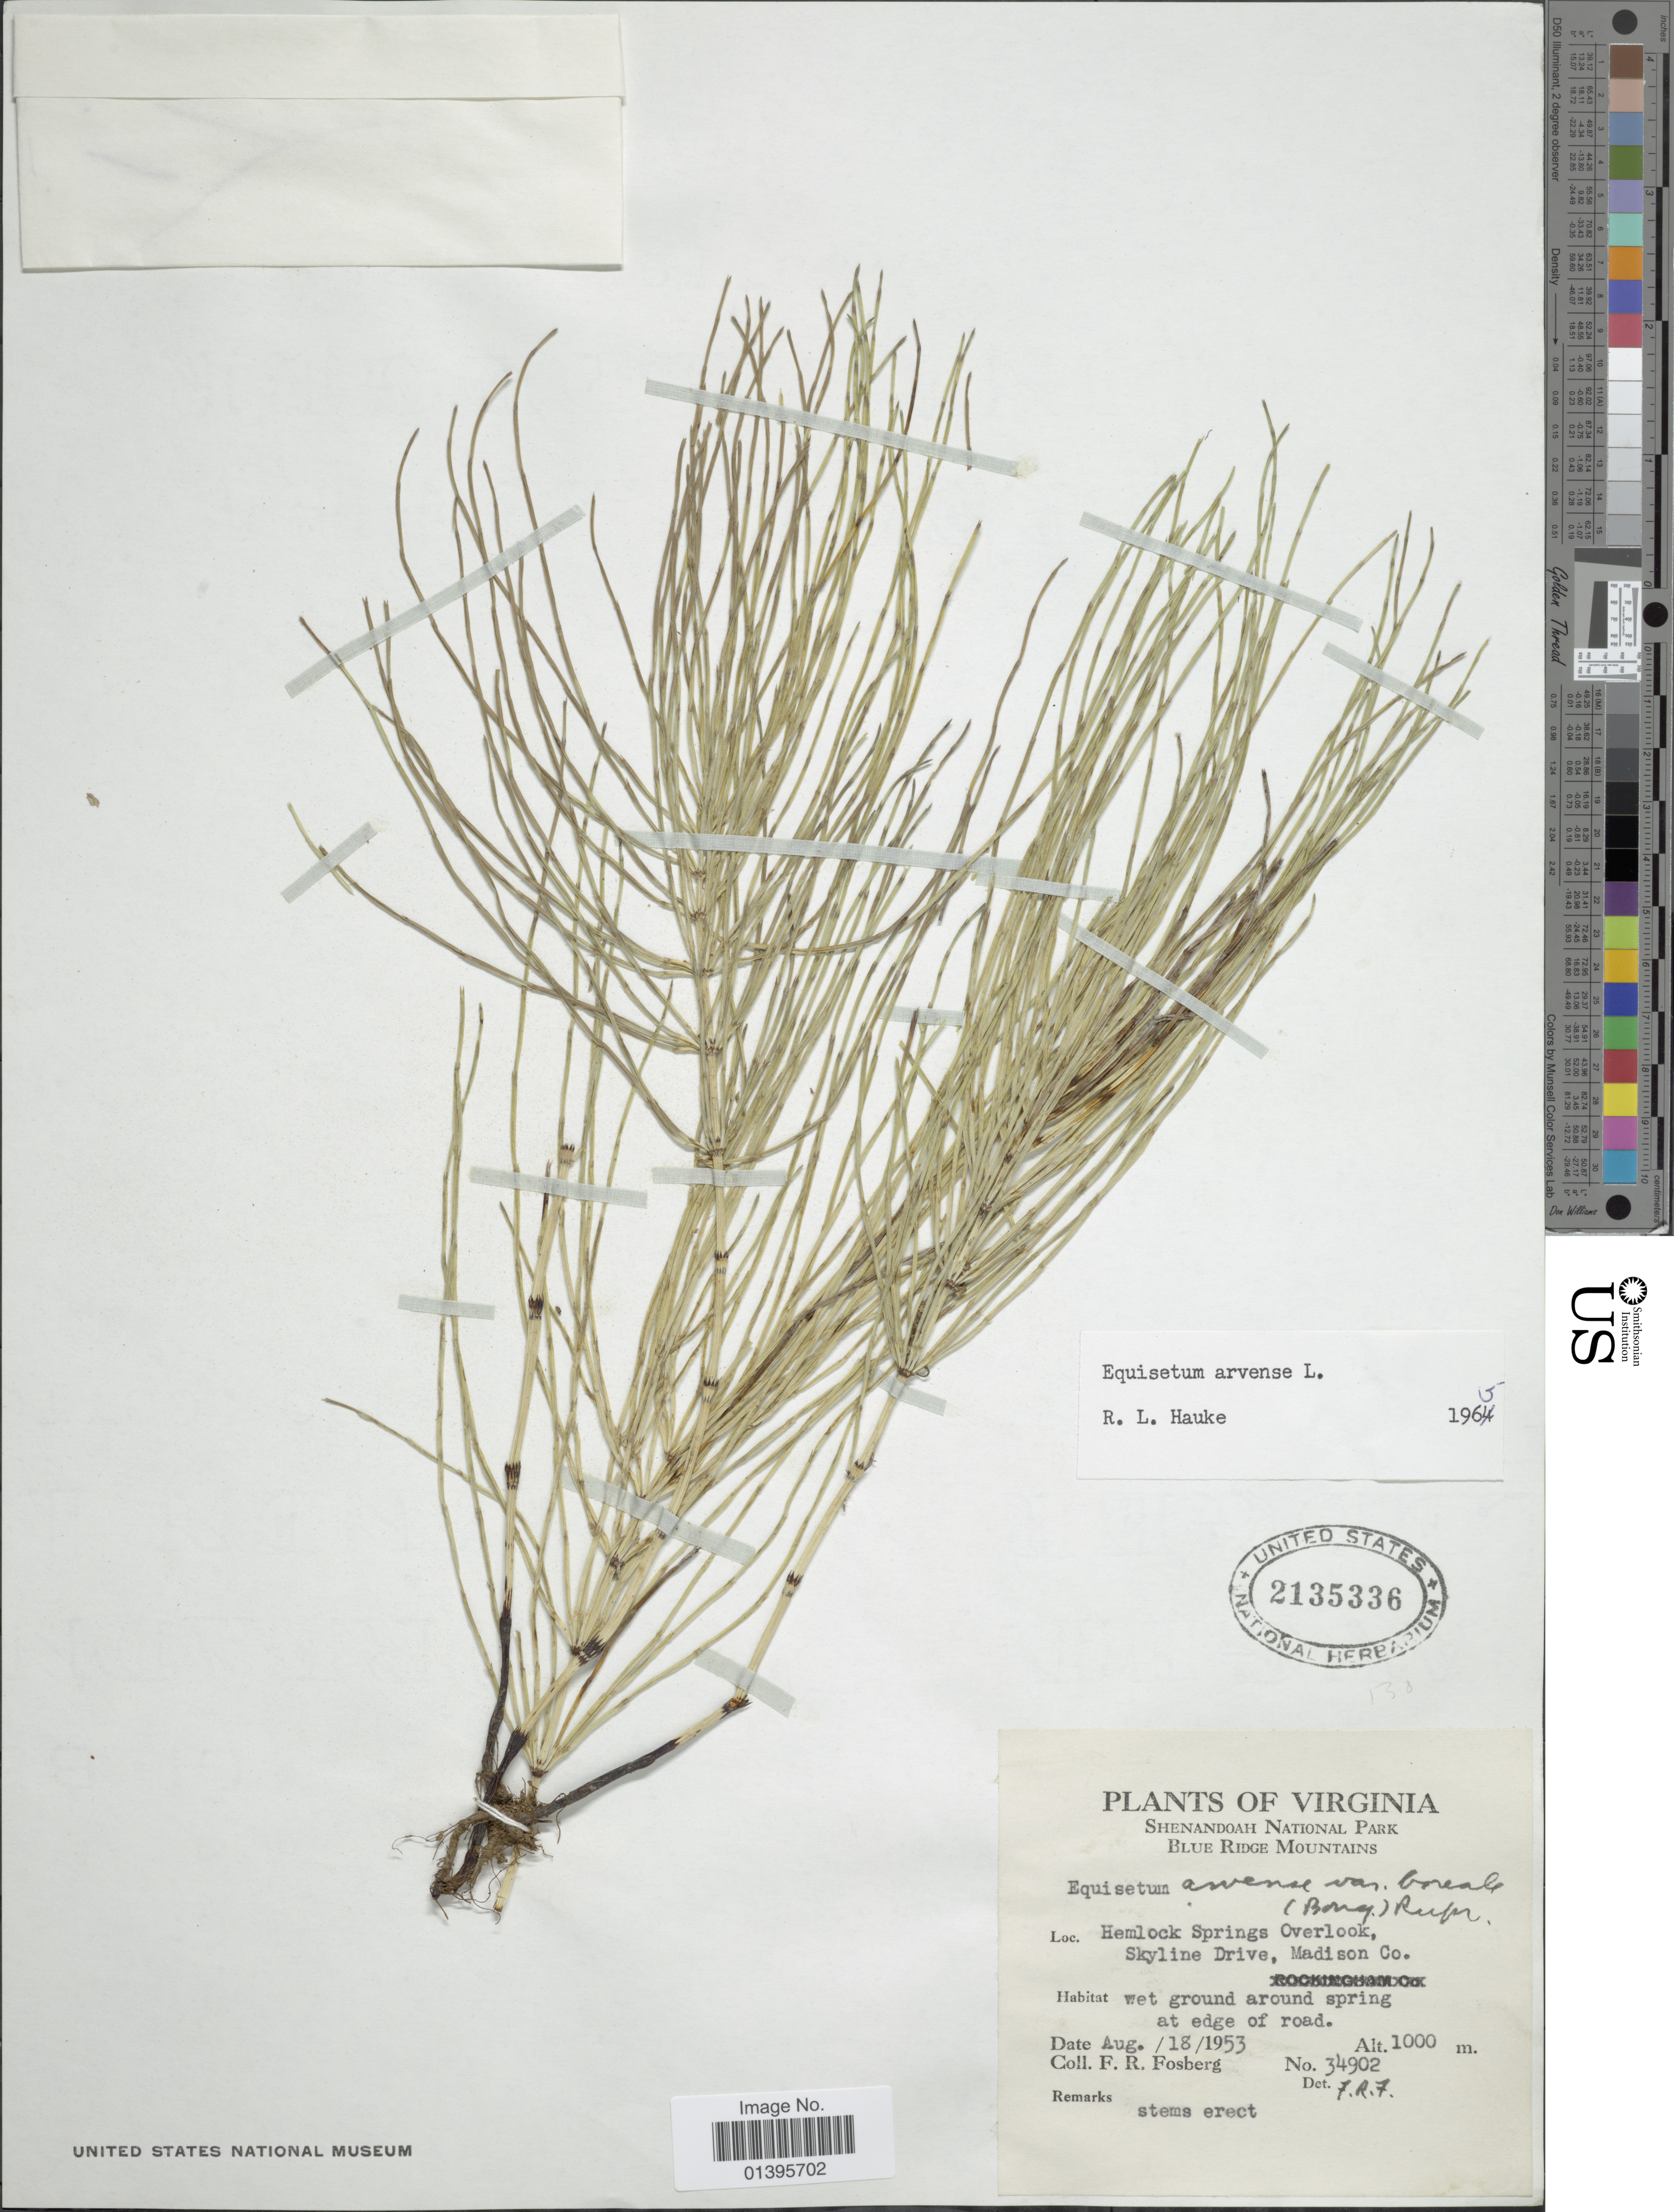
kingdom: Plantae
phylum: Tracheophyta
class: Polypodiopsida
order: Equisetales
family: Equisetaceae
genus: Equisetum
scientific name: Equisetum arvense var. boreale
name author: (Bong.) Rupr.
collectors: F. R. Fosberg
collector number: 34902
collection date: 1953-08-18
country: United States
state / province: Virginia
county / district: Madison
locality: Shenandoah National Park. Blue Ridge Mountains. Hemlock Springs Overlook, Skyline Drive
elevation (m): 1000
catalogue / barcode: US 2135336